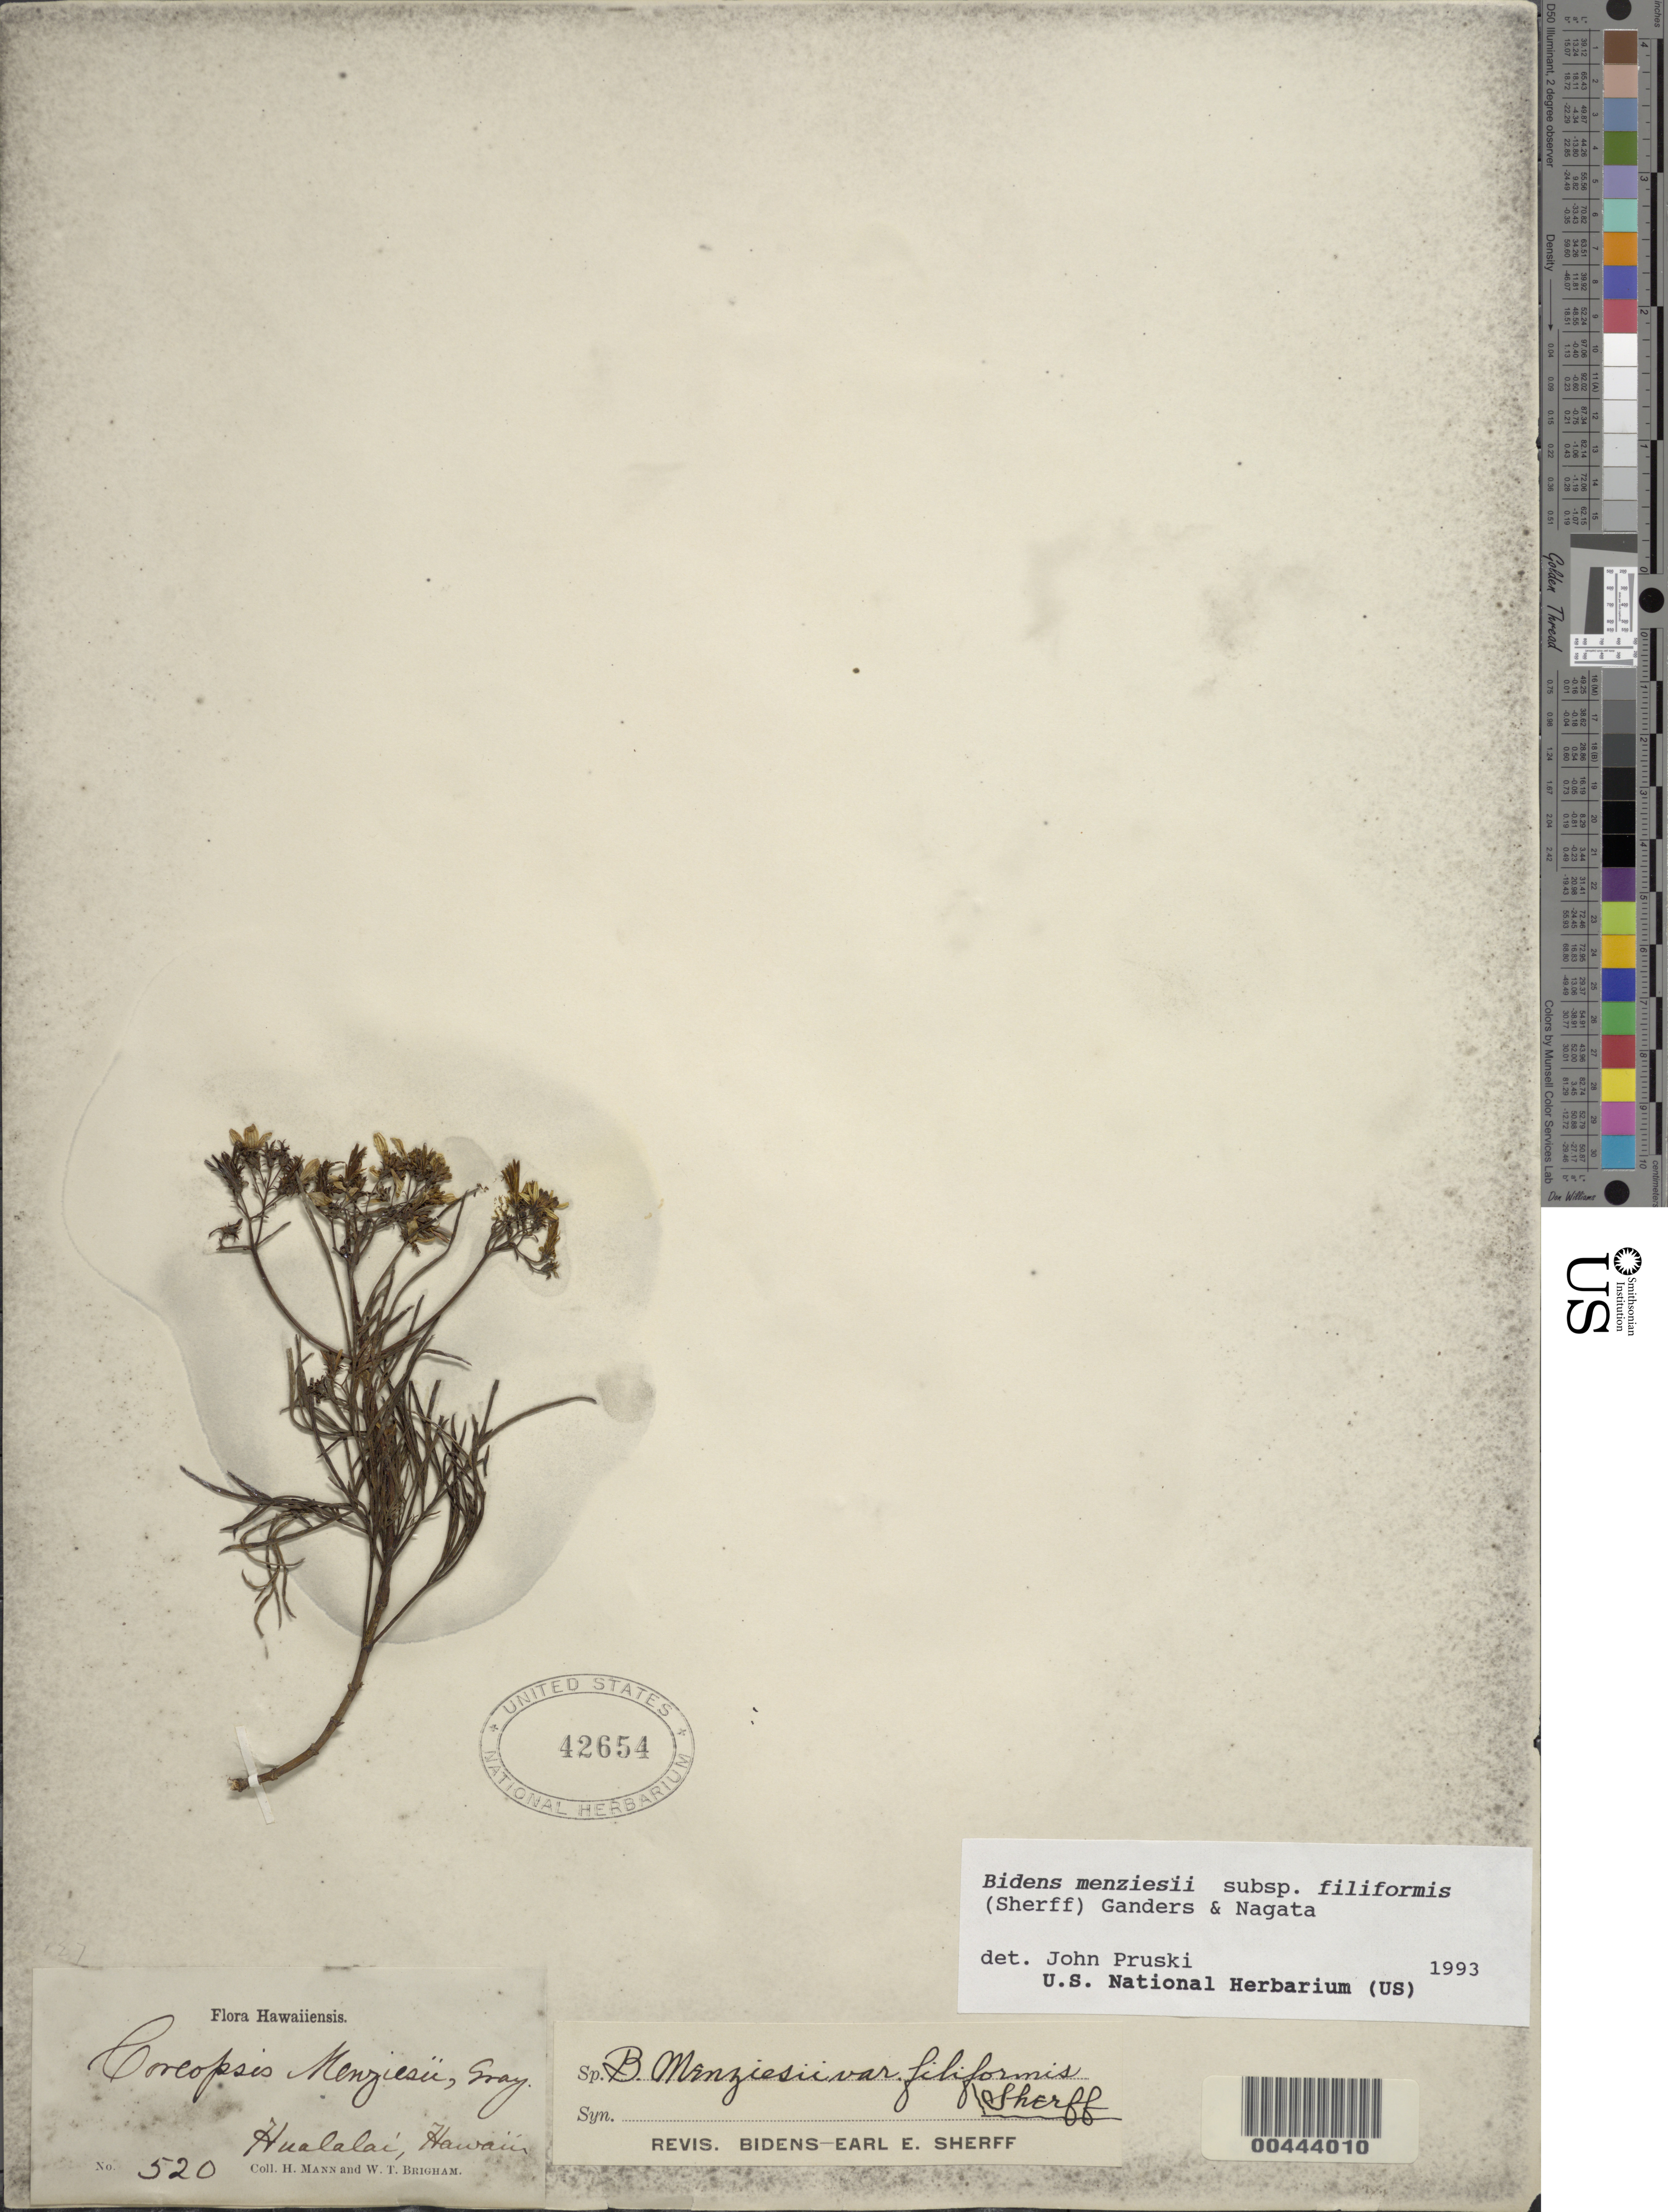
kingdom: Plantae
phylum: Tracheophyta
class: Magnoliopsida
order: Asterales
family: Asteraceae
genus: Bidens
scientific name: Bidens menziesii subsp. filiformis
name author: (Sherff) Ganders & Nagata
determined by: Pruski, J. F.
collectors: H. Mann & W. T. Brigham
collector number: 520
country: United States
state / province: Hawaii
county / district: Hawaii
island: Hawaii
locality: Hualalai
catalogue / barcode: US 42654